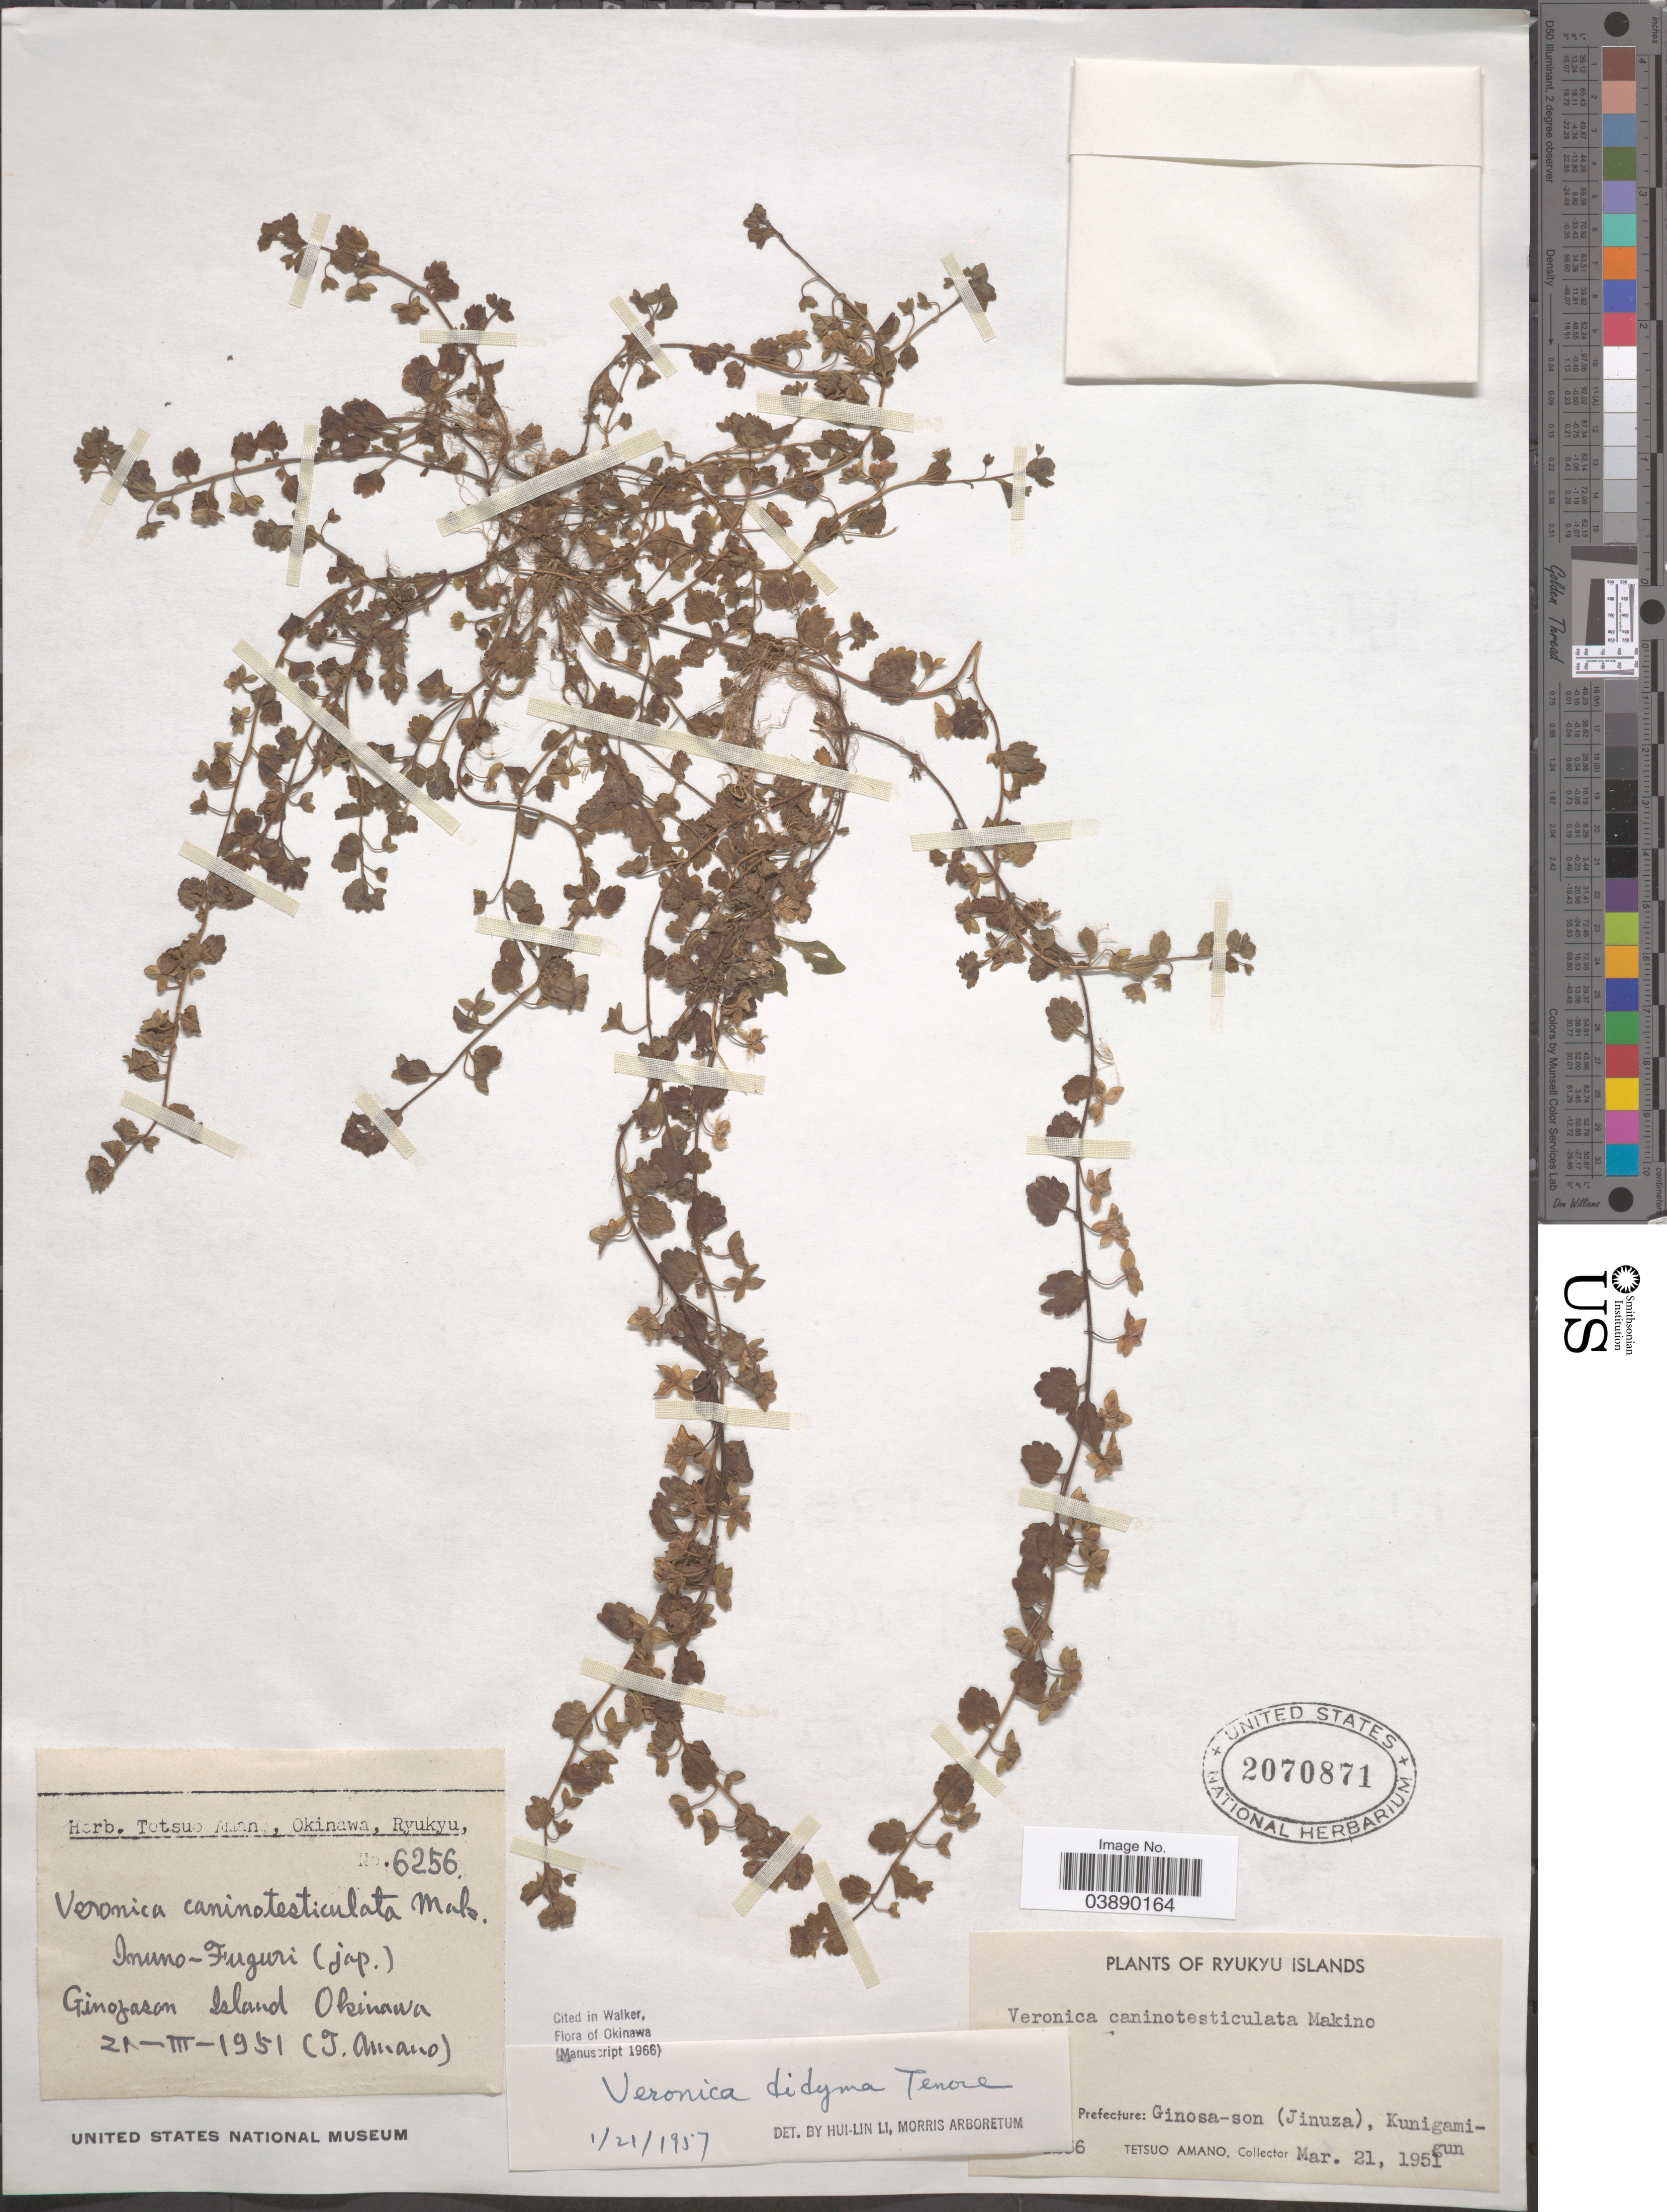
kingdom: Plantae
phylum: Tracheophyta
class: Magnoliopsida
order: Lamiales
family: Plantaginaceae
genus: Veronica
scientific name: Veronica didyma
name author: Ten.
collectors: T. Amano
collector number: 6256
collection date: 1951-03-21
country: Japan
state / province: Okinawa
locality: Ryukyu Islands. [illegible text] Prefecture: Ginosa-son (Jinuza), Kunigamigun. Ginojazon Island.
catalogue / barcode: US 2070871